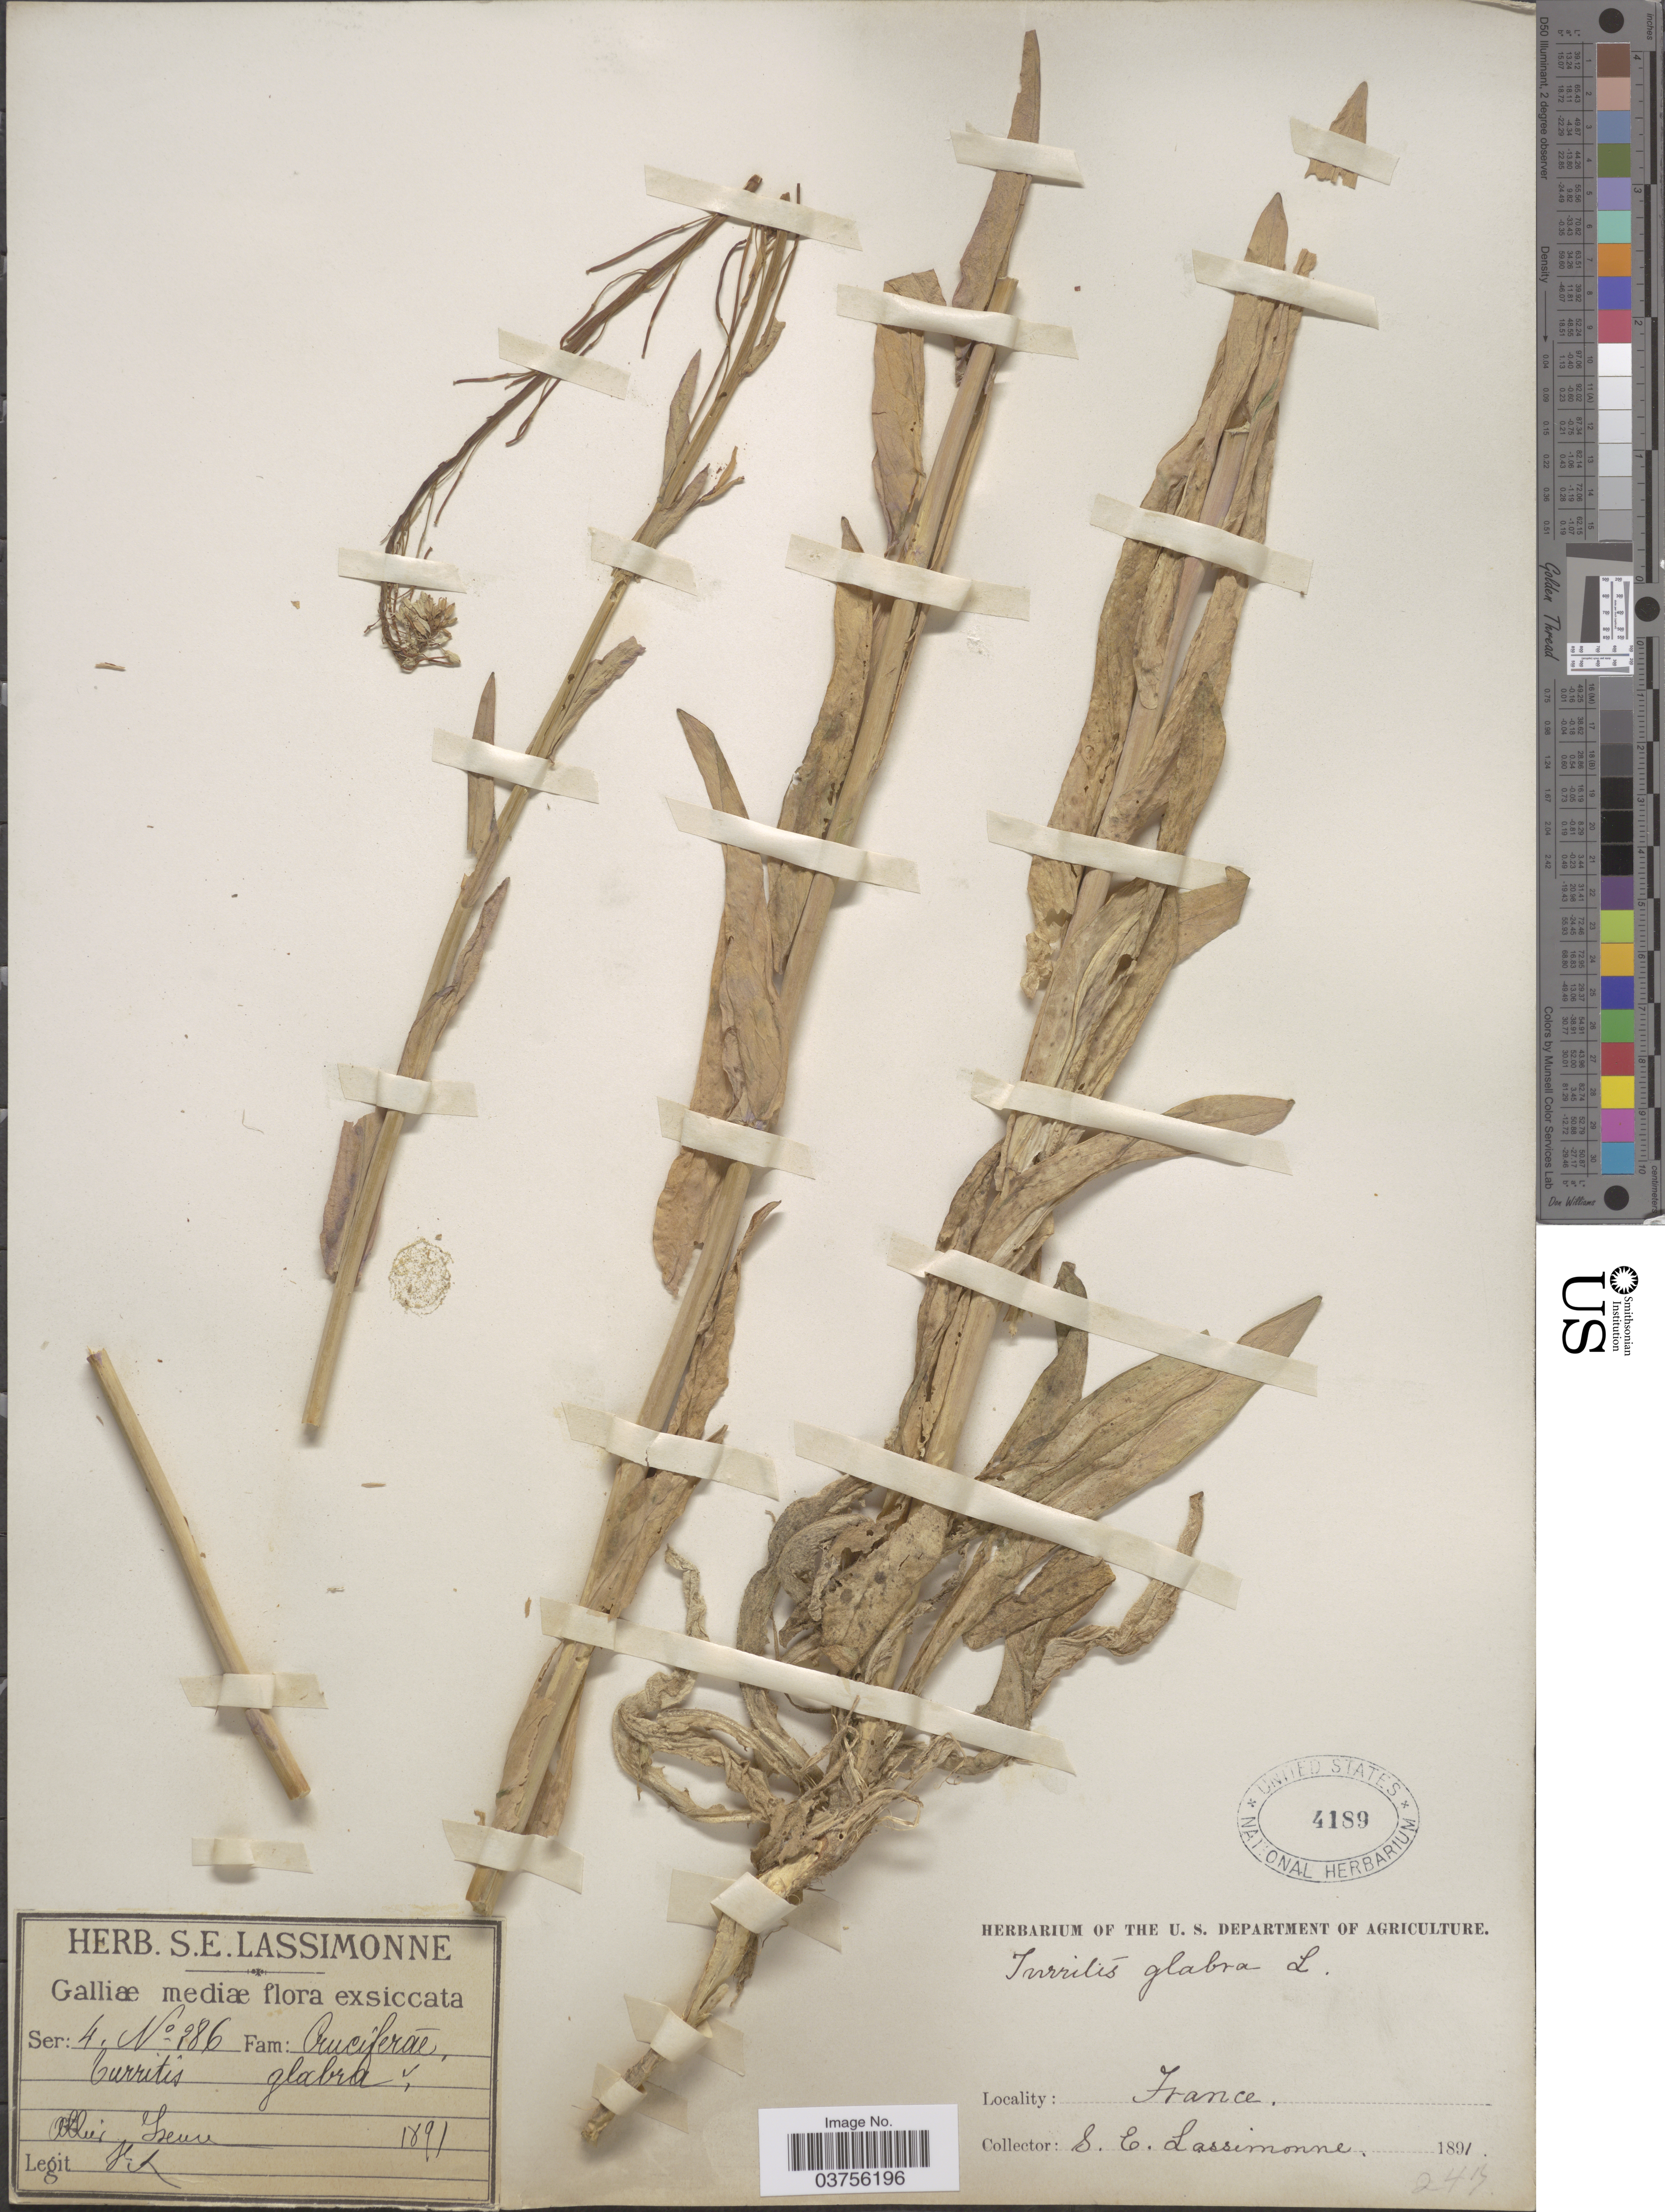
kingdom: Plantae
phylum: Tracheophyta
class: Magnoliopsida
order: Brassicales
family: Brassicaceae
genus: Turritis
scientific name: Turritis glabra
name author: L.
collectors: S. Lassimonne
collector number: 286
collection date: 1891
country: France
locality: Galliæ mediæ. Allier Yzeure.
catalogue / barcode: US 4189